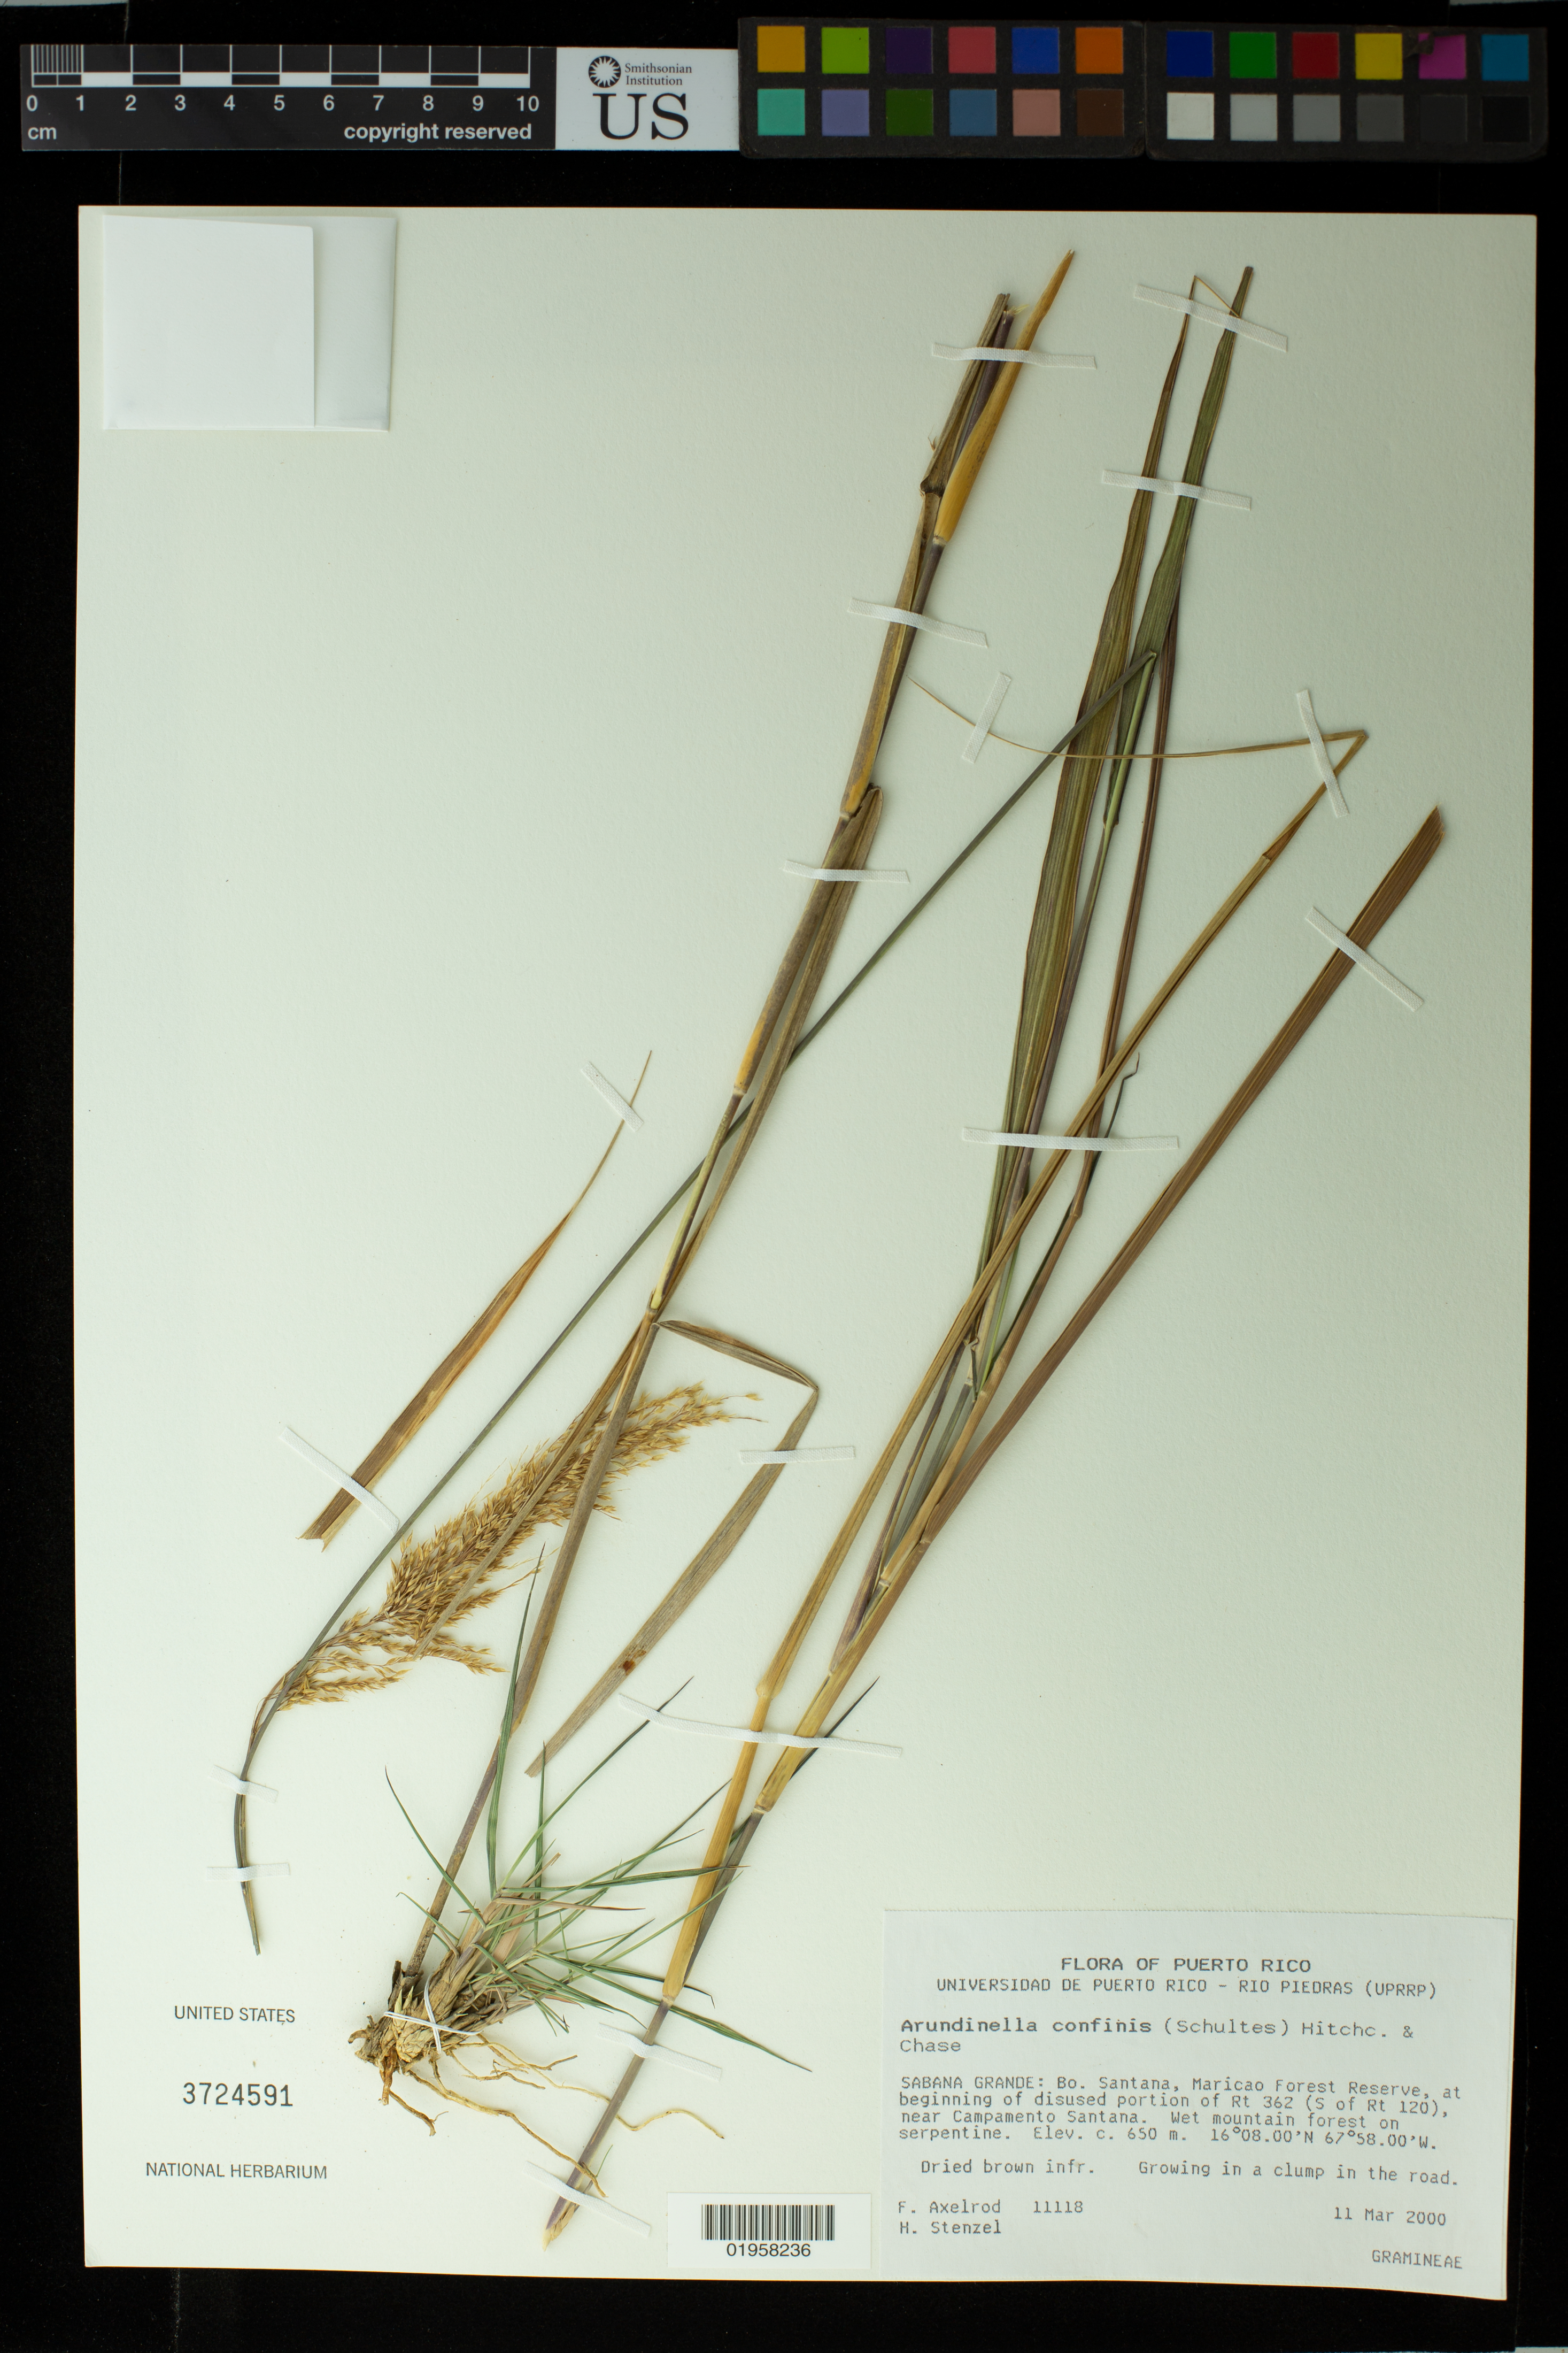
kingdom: Plantae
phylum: Tracheophyta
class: Liliopsida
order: Poales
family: Poaceae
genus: Arundinella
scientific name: Arundinella hispida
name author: (Humb. & Bonpl. ex Willd.) Kuntze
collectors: F. S. Axelrod & H. Stenzel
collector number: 11118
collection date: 2000-03-11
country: Puerto Rico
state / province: Sabana Grande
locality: Bo. Santana, Maricao Forest Reserve, at beginning of disused portion of Rt 362 (S of Rt 120), near Campamento Santana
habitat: Wet mountain forest on serpentine. Growing in a clump in the road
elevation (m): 650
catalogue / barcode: US 3724591